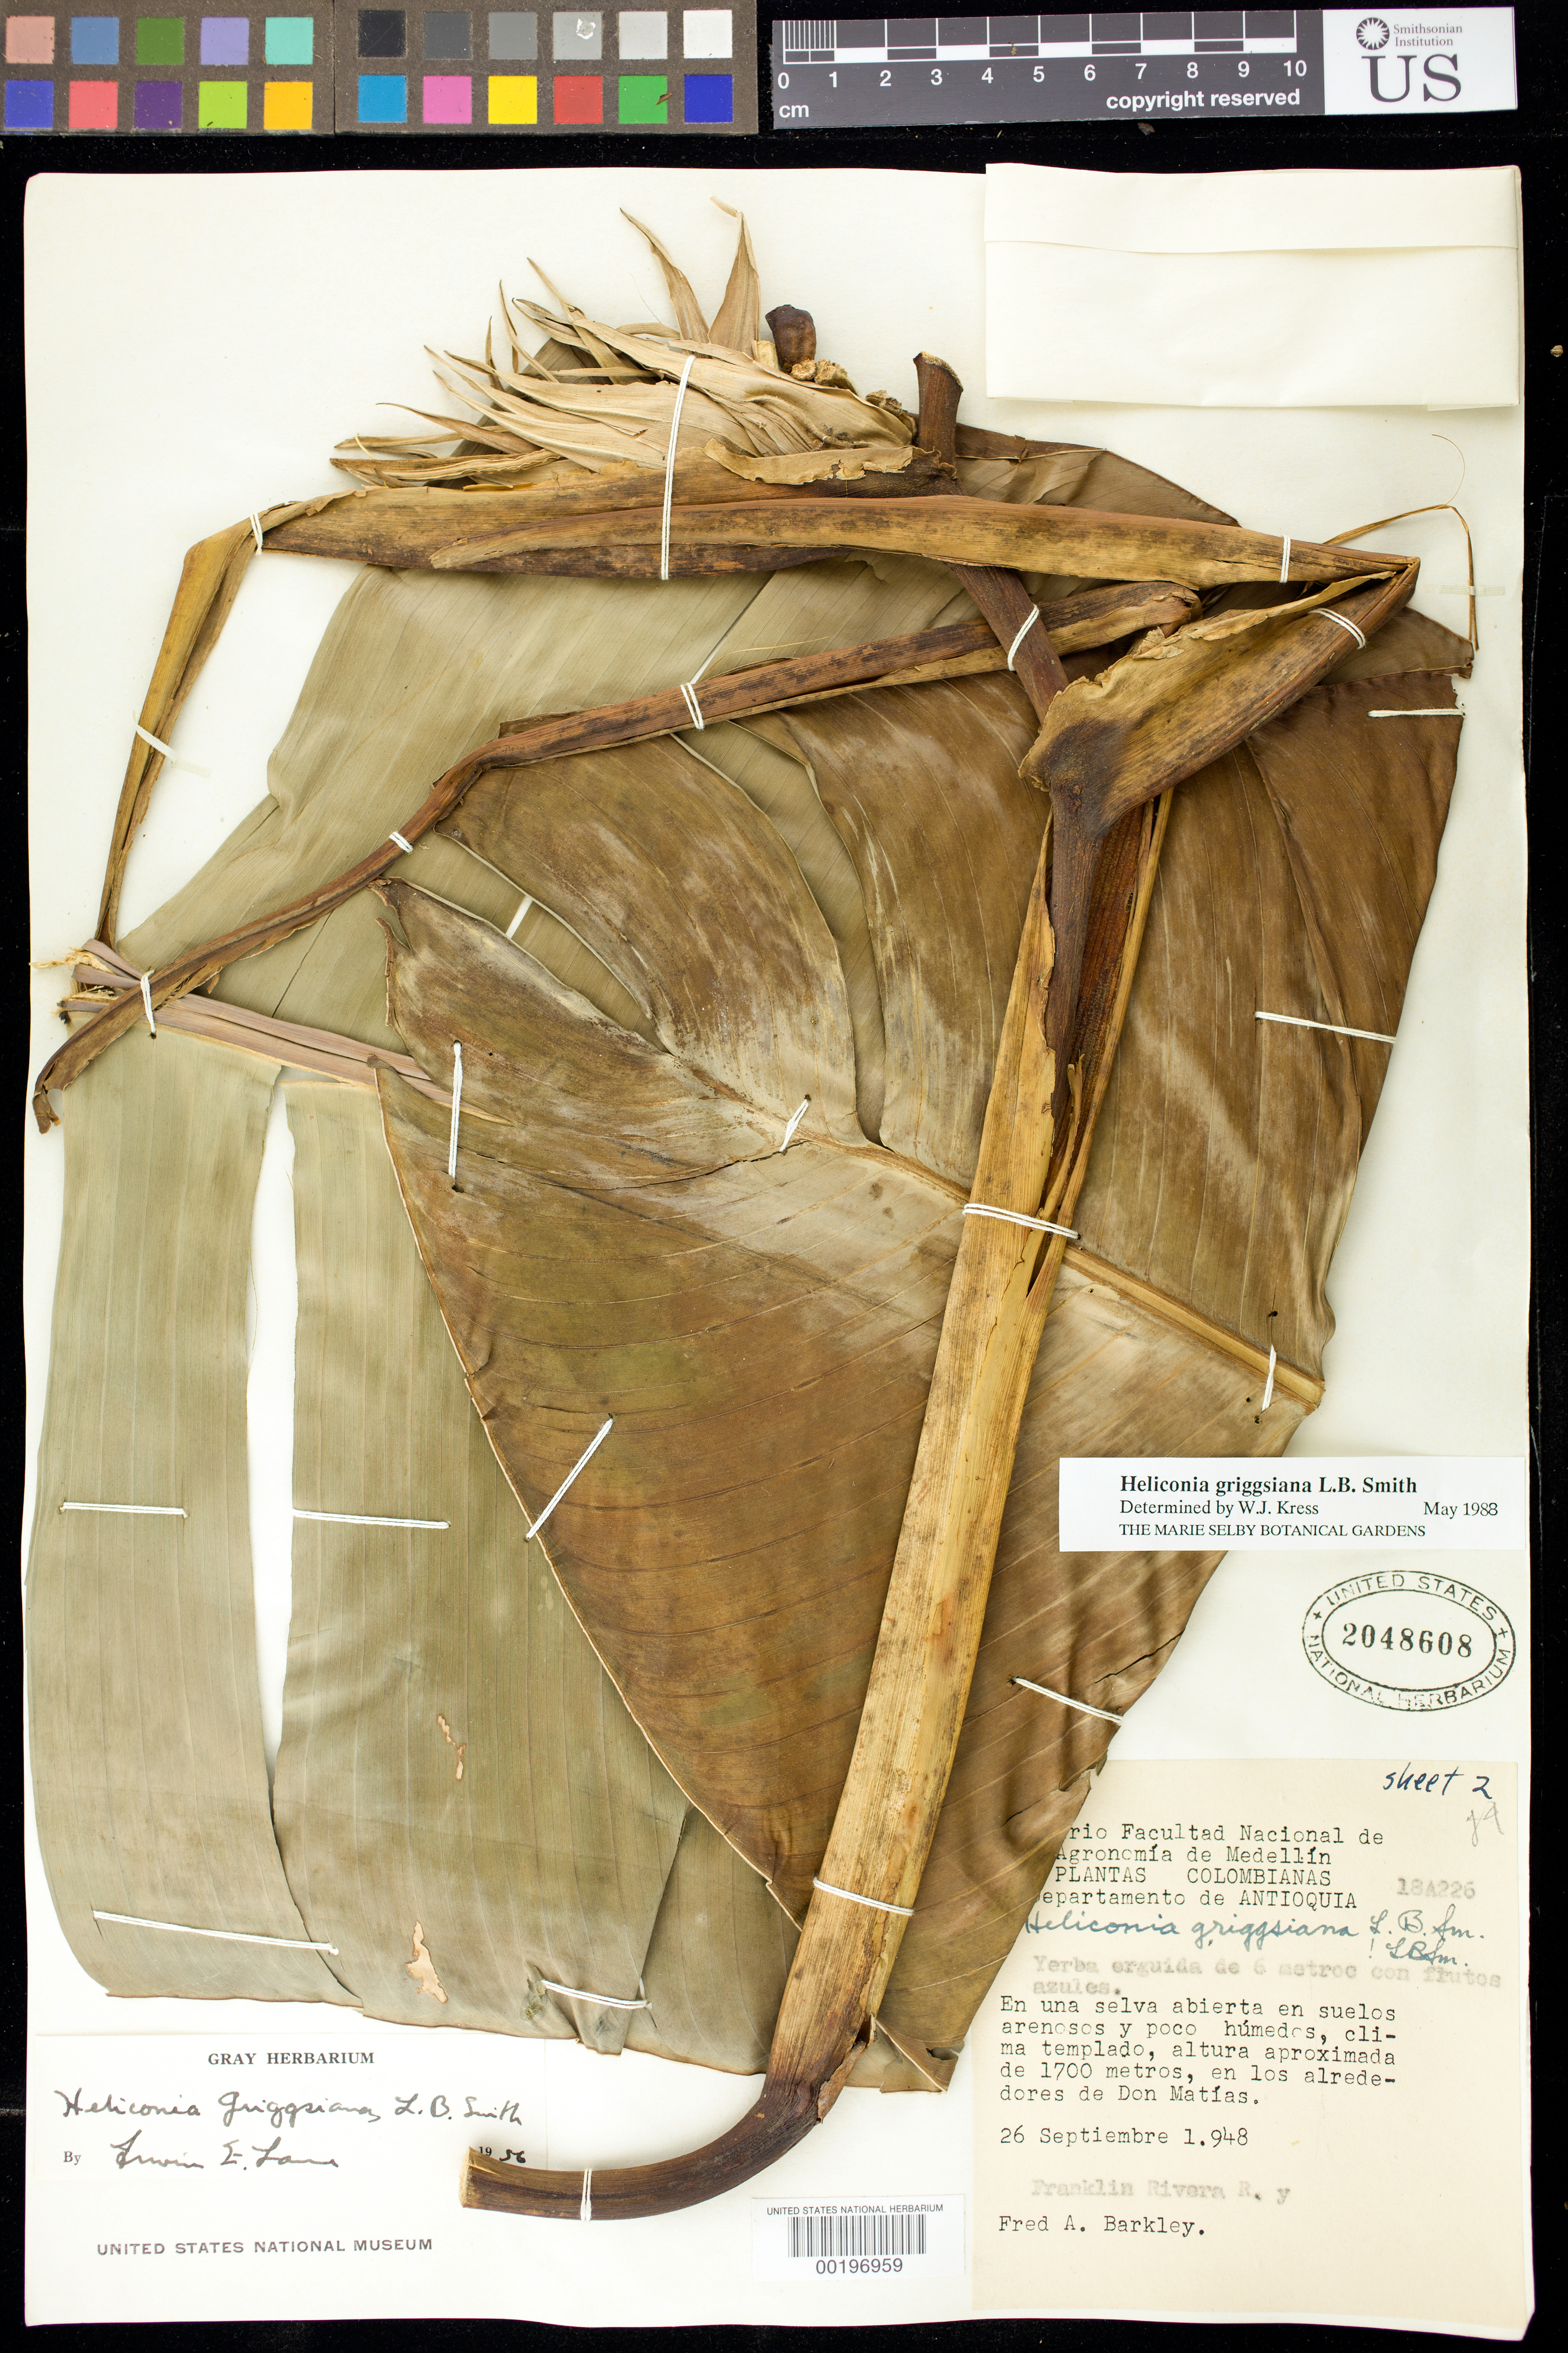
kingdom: Plantae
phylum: Tracheophyta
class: Liliopsida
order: Zingiberales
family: Heliconiaceae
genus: Heliconia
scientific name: Heliconia griggsiana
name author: L.B. Sm.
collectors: F. Rivera R. & F. A. Barkley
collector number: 18a226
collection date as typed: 26 Sep 1948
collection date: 1948-09-26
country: Colombia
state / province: Antioquia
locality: Environs of Don Matias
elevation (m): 1700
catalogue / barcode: US 2048608